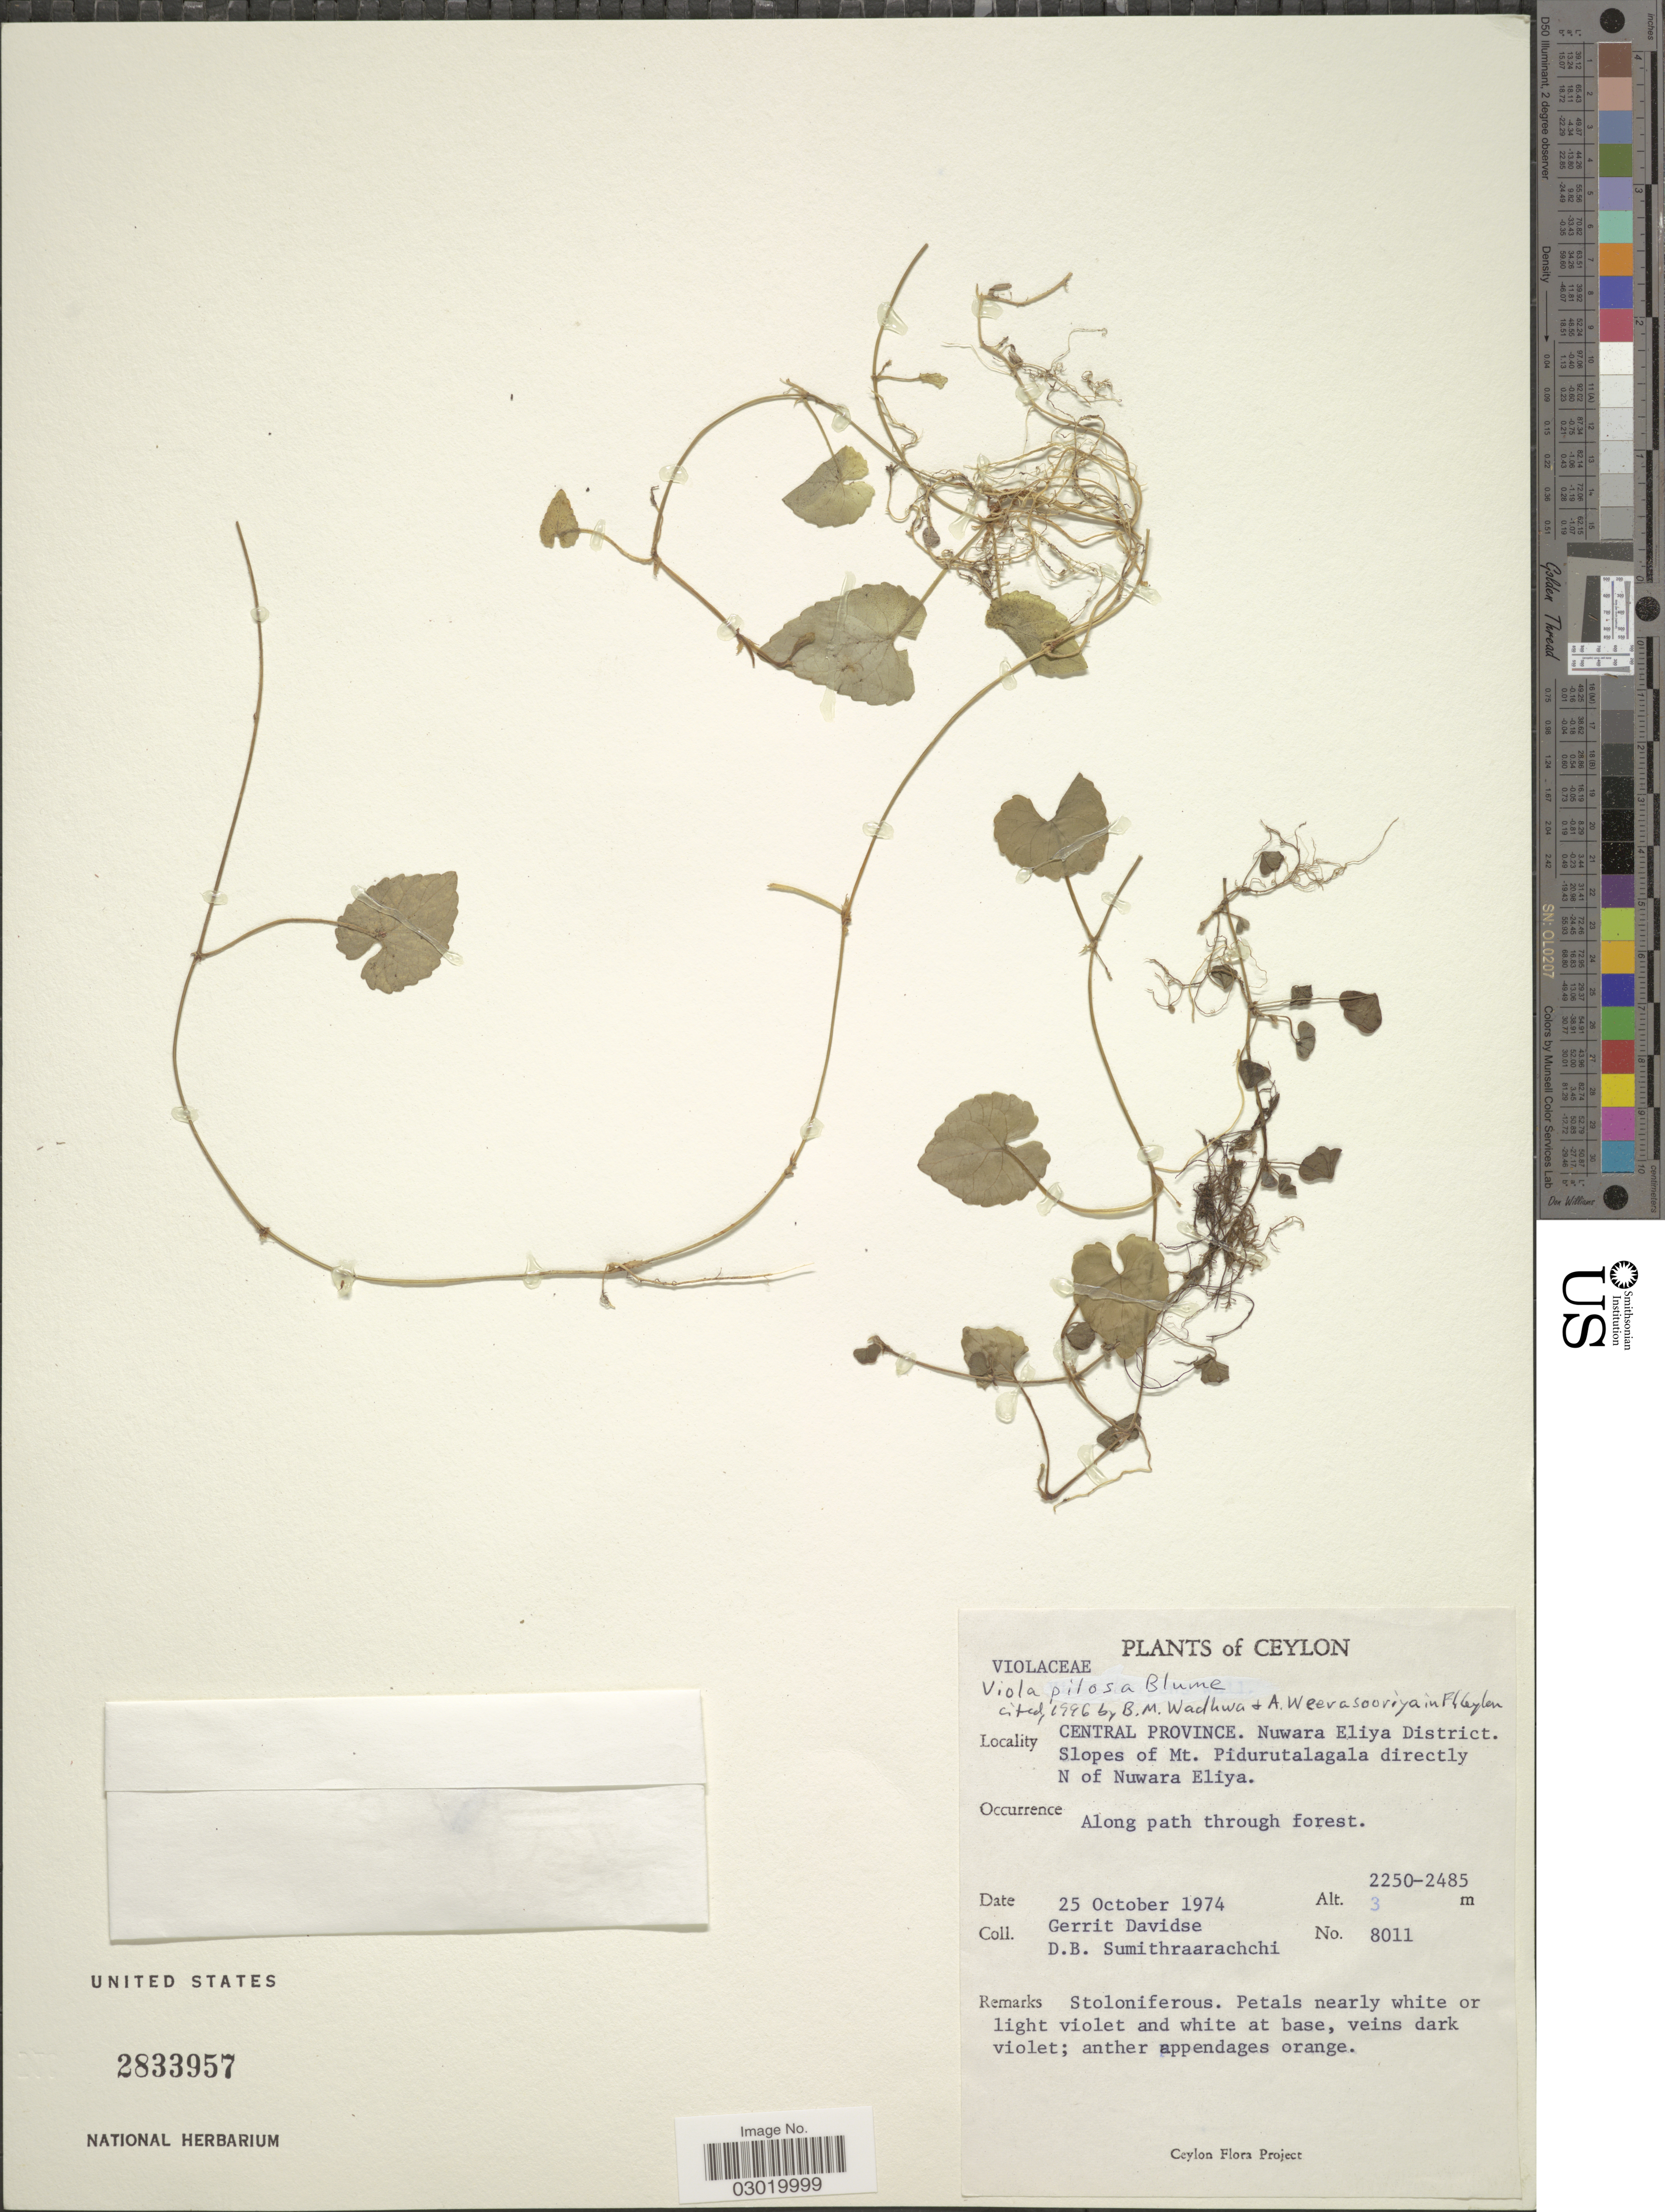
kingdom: Plantae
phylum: Tracheophyta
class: Magnoliopsida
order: Malpighiales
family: Violaceae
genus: Viola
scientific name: Viola pilosa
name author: Blume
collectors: G. Davidse & D. B. Sumithraarachchi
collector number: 8011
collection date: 1974-10-25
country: Sri Lanka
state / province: Central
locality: Ceylon. Central Province. Nuwara Eliya District. Slopes of Mt. Pidurutalagala directly N of Nuwara Eliya.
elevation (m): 2250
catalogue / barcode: US 2833957